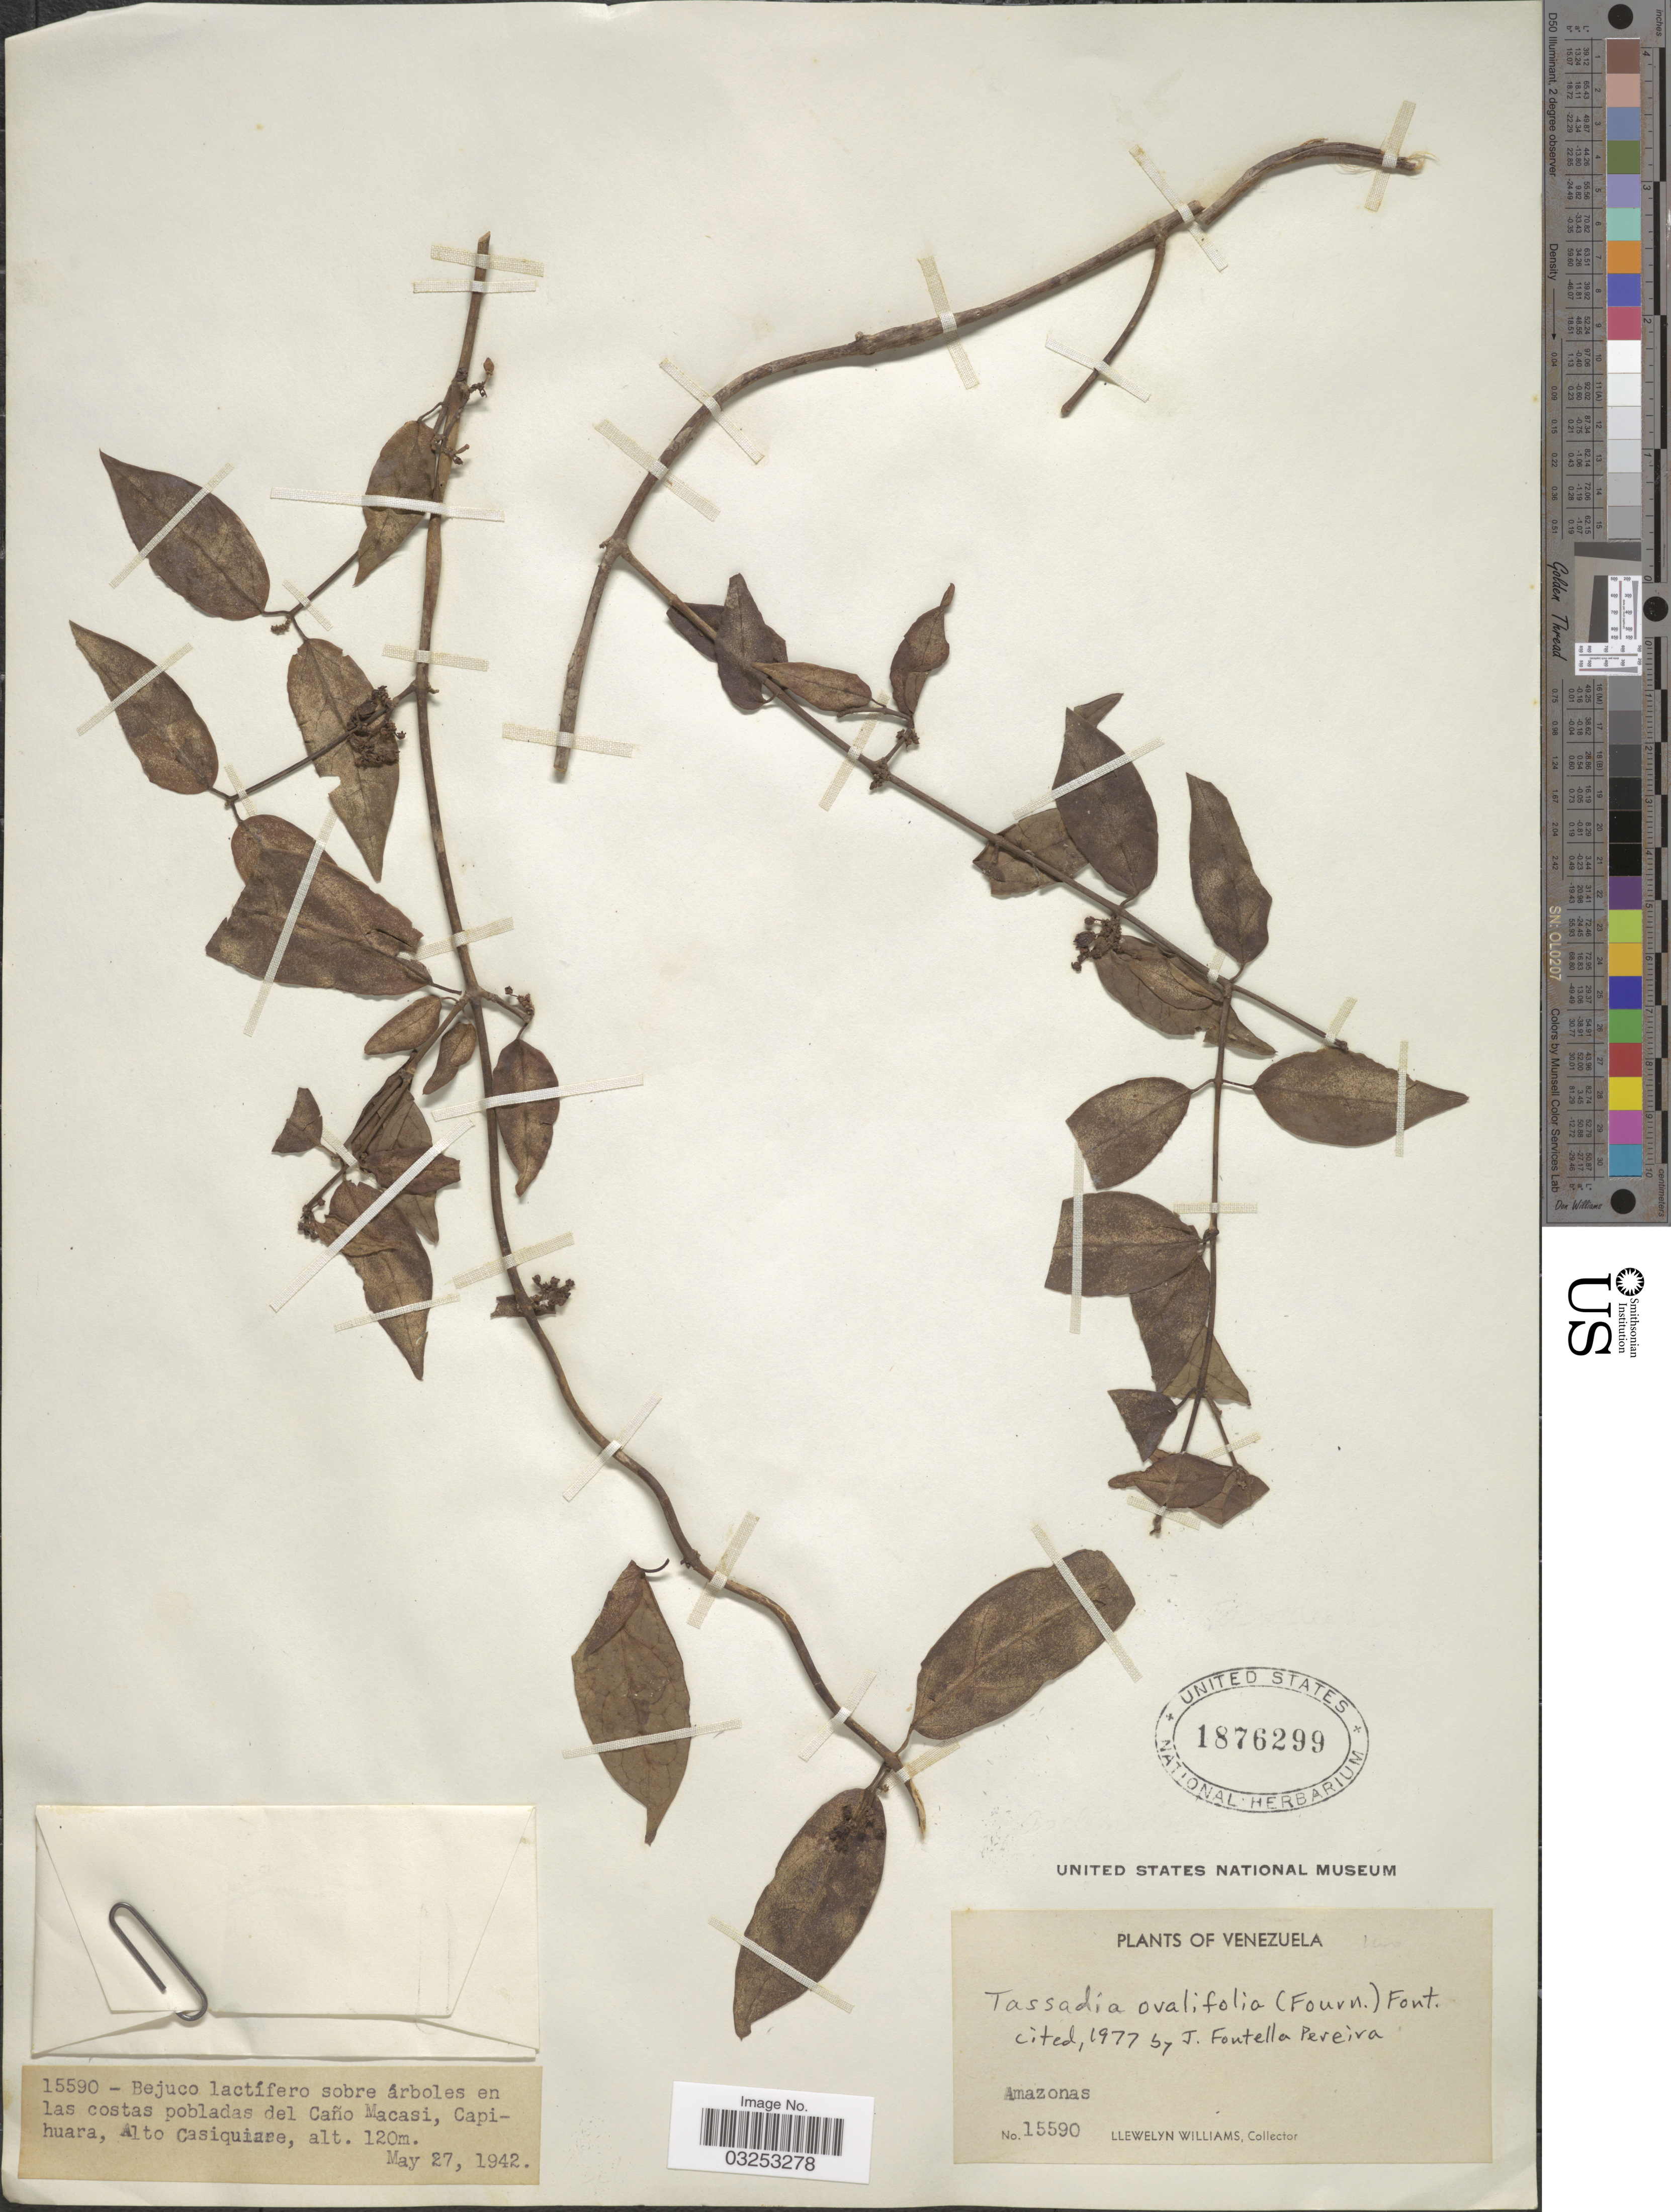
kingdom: Plantae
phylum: Tracheophyta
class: Magnoliopsida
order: Gentianales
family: Apocynaceae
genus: Tassadia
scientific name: Tassadia ovalifolia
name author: (E. Fourn.) Fontella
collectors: Ll. Williams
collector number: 15590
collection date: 1942-05-27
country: Venezuela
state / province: Amazonas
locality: Bejuco lactífero sobre árboles en las costas pobladas del Caño Macasi, Capihuara, Alto Casiquiare.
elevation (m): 120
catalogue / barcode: US 1876299